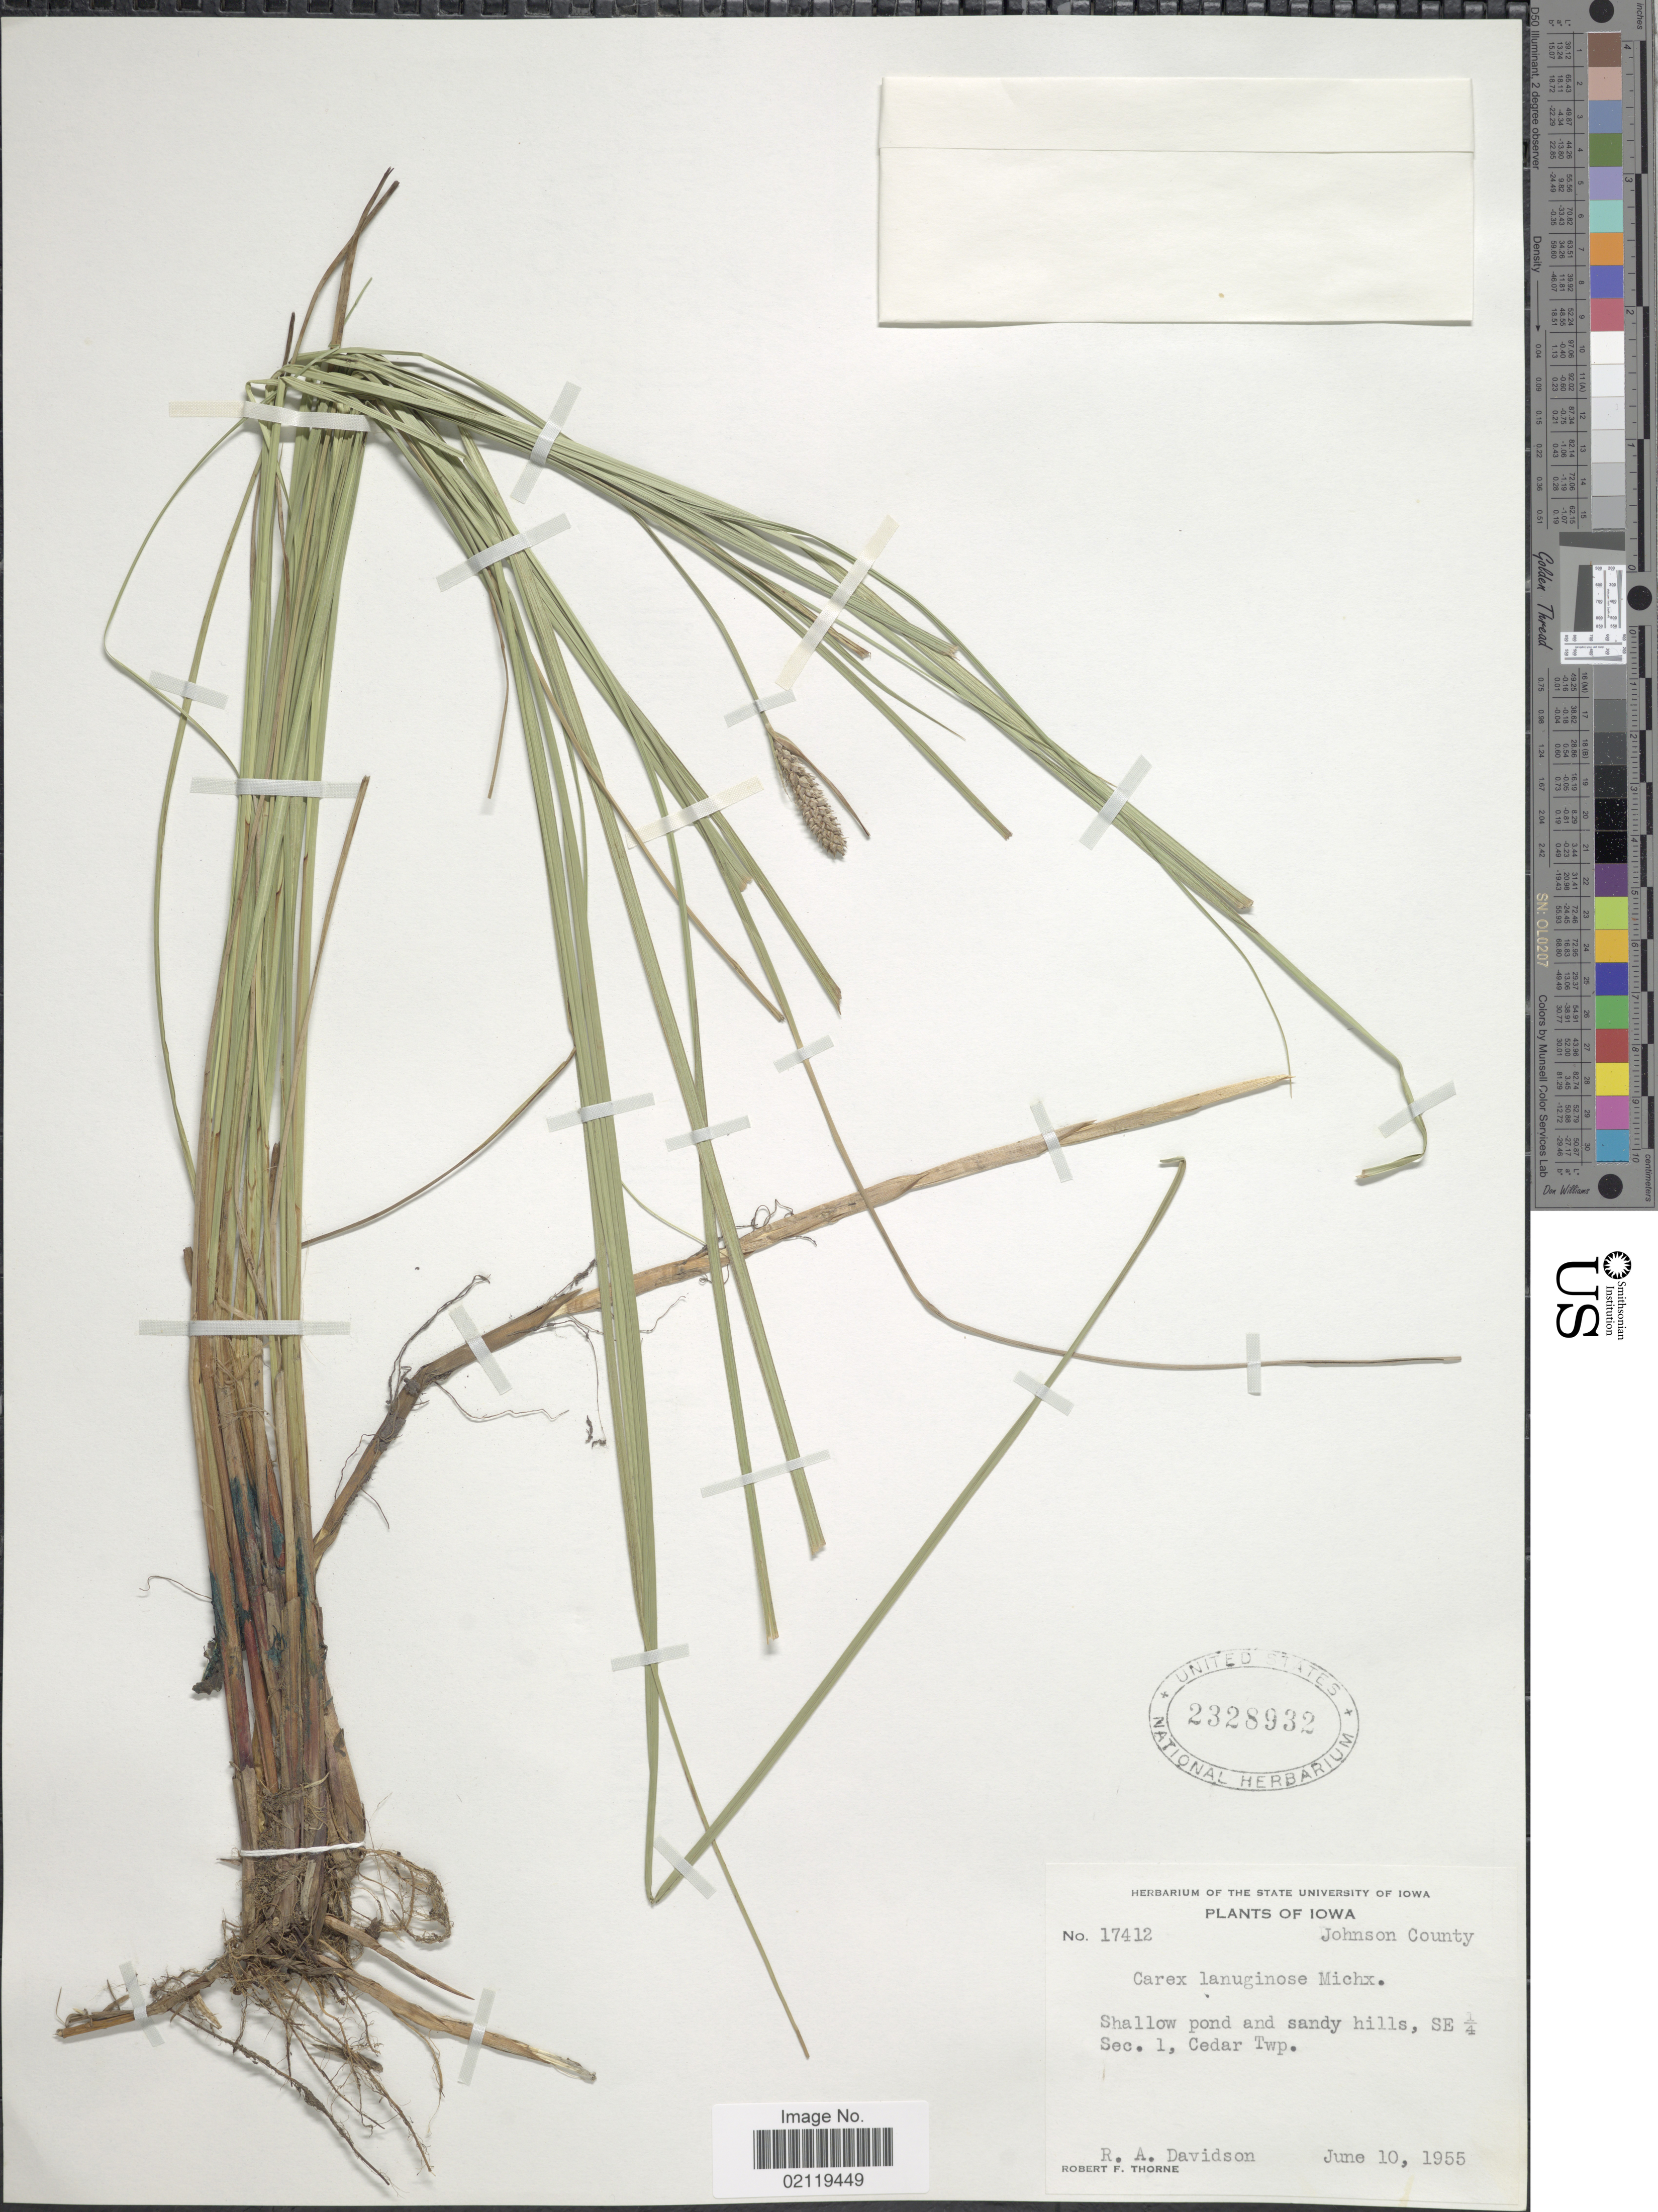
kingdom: Plantae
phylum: Tracheophyta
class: Liliopsida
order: Poales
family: Cyperaceae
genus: Carex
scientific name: Carex pellita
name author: Muhl. ex Willd.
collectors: R. A. Davidson & R. F. Thorne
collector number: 17412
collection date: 1955-06-10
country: United States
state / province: Iowa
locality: Johnson County. Shallow pond and sandy hills, SE 1/4 Sec. 1, Cedar Twp.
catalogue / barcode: US 2328932